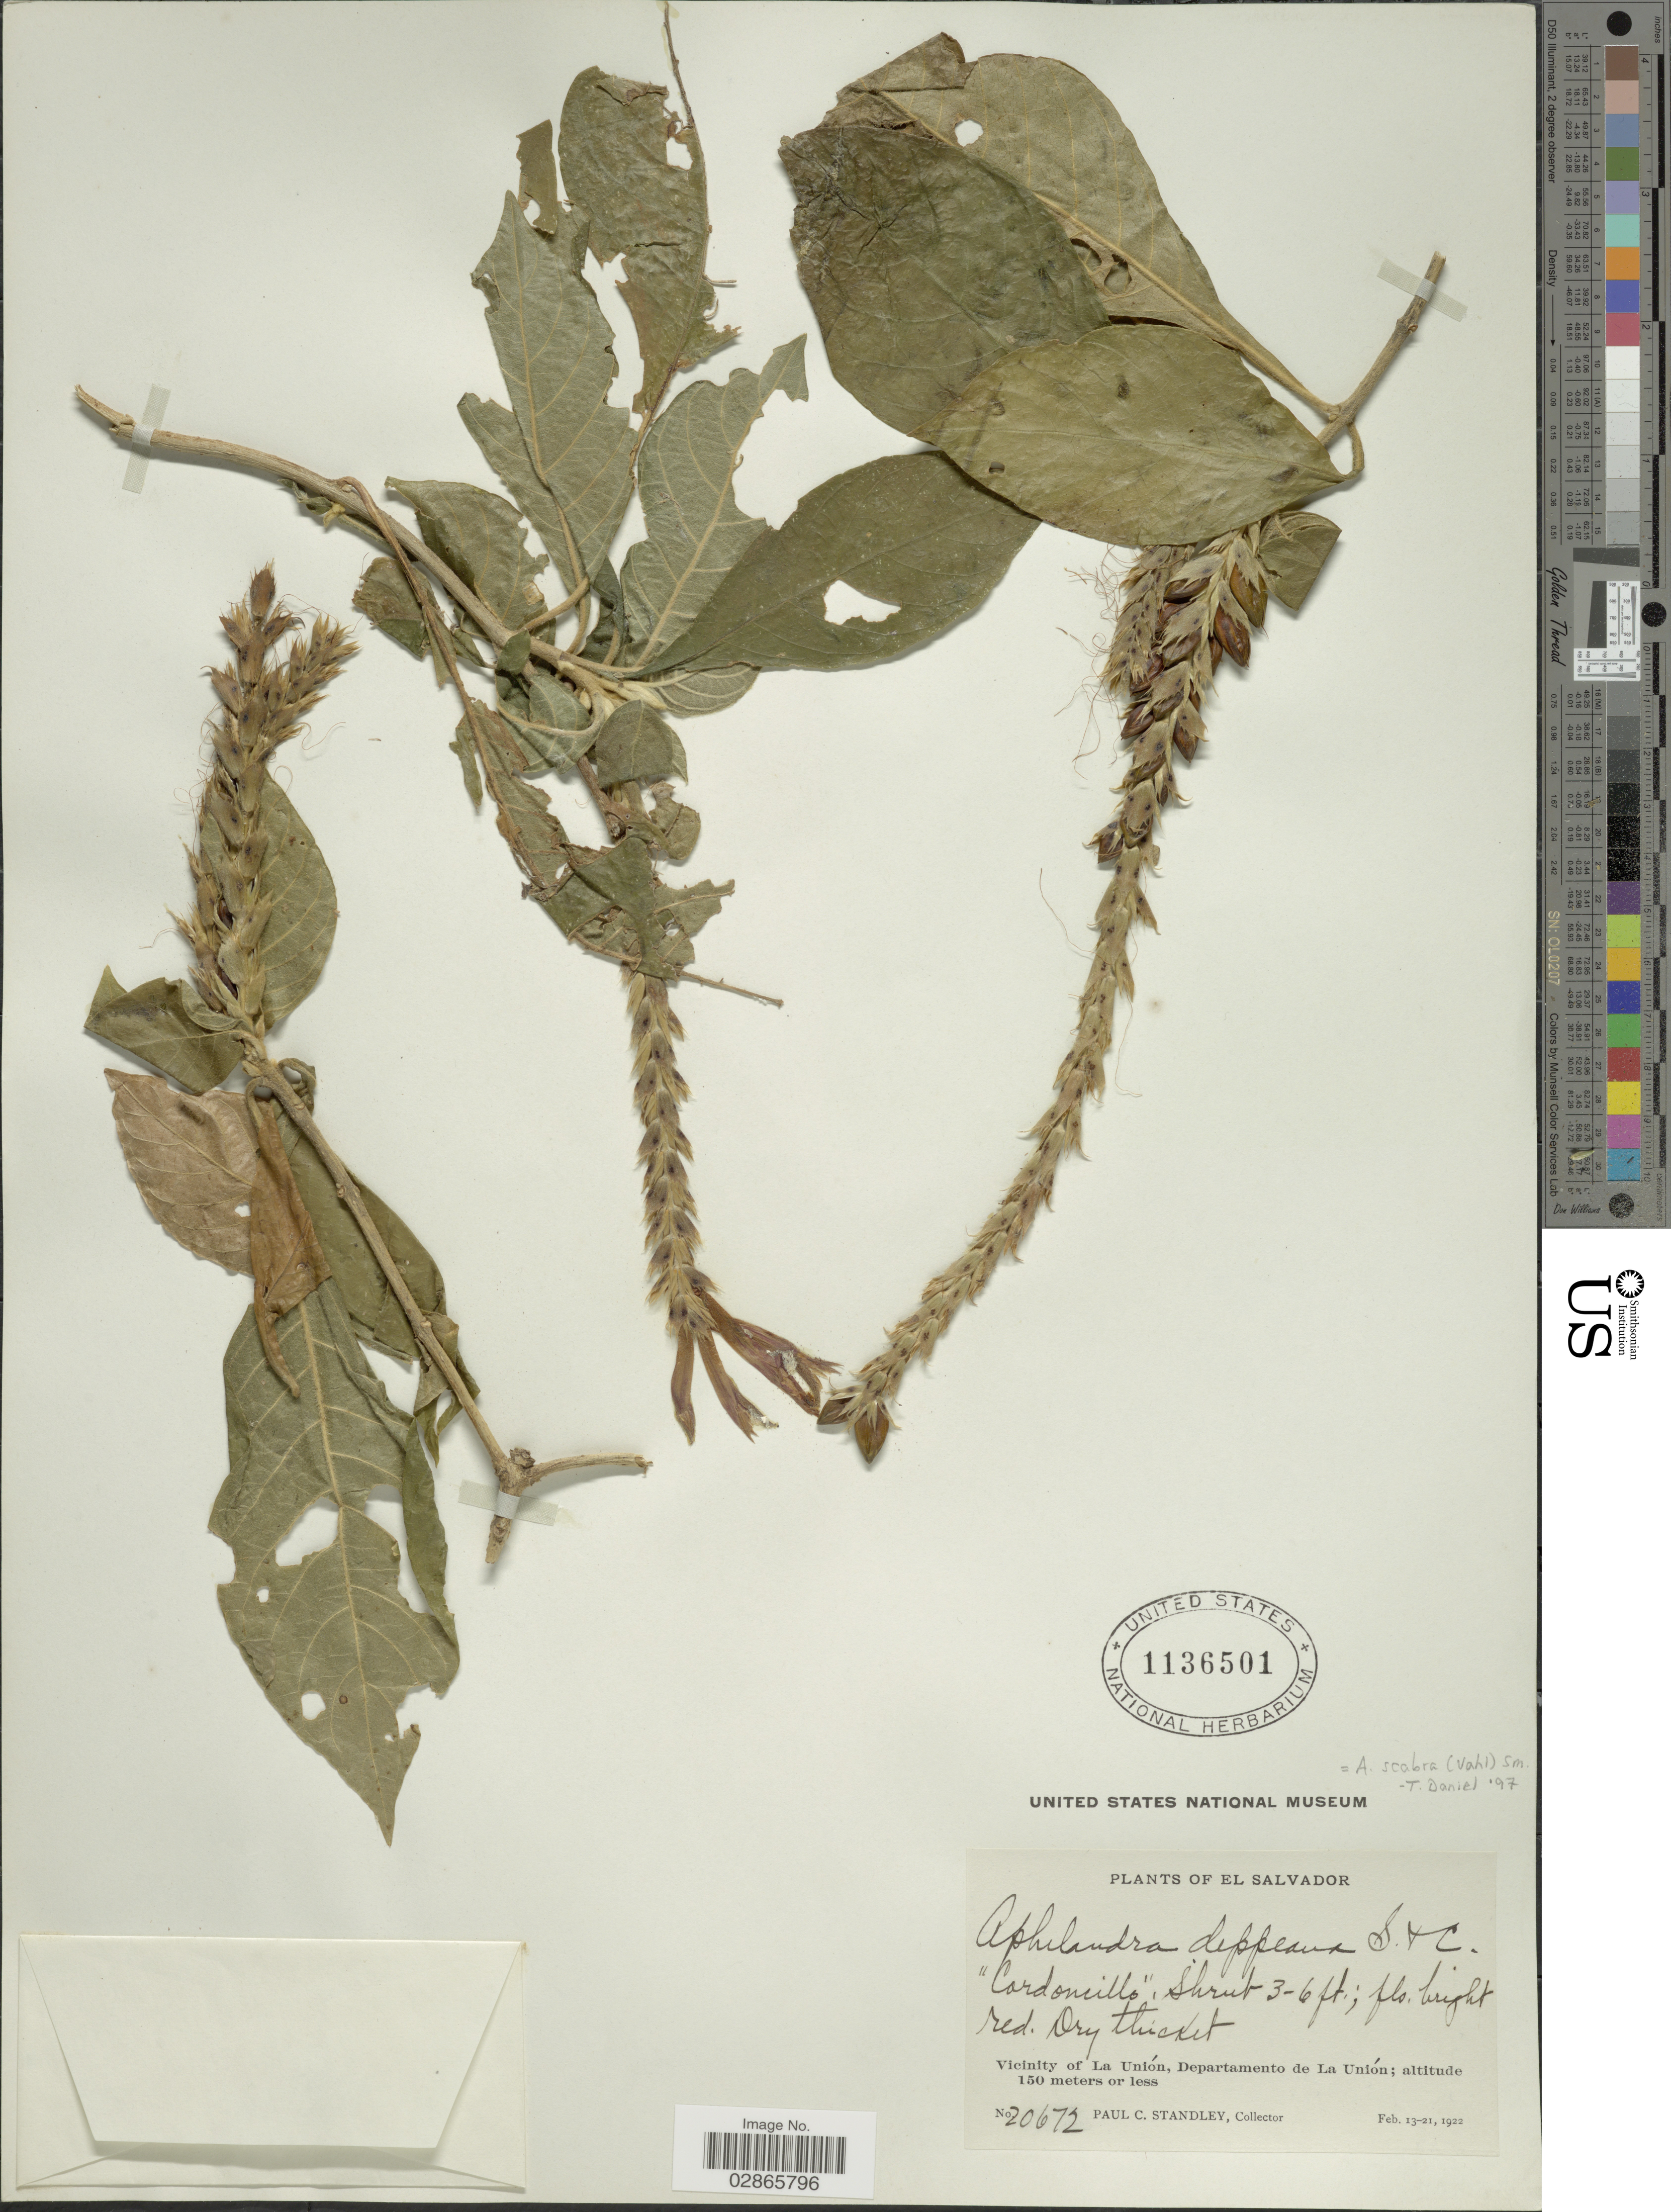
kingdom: Plantae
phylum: Tracheophyta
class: Magnoliopsida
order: Lamiales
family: Acanthaceae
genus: Aphelandra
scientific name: Aphelandra deppeana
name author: Schltdl. & Cham.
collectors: P. C. Standley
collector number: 20672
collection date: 1922-02-13/1922-02-21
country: El Salvador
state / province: La Union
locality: Vicinity of La Unión, Departamento de La Unión.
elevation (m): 150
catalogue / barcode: US 1136501